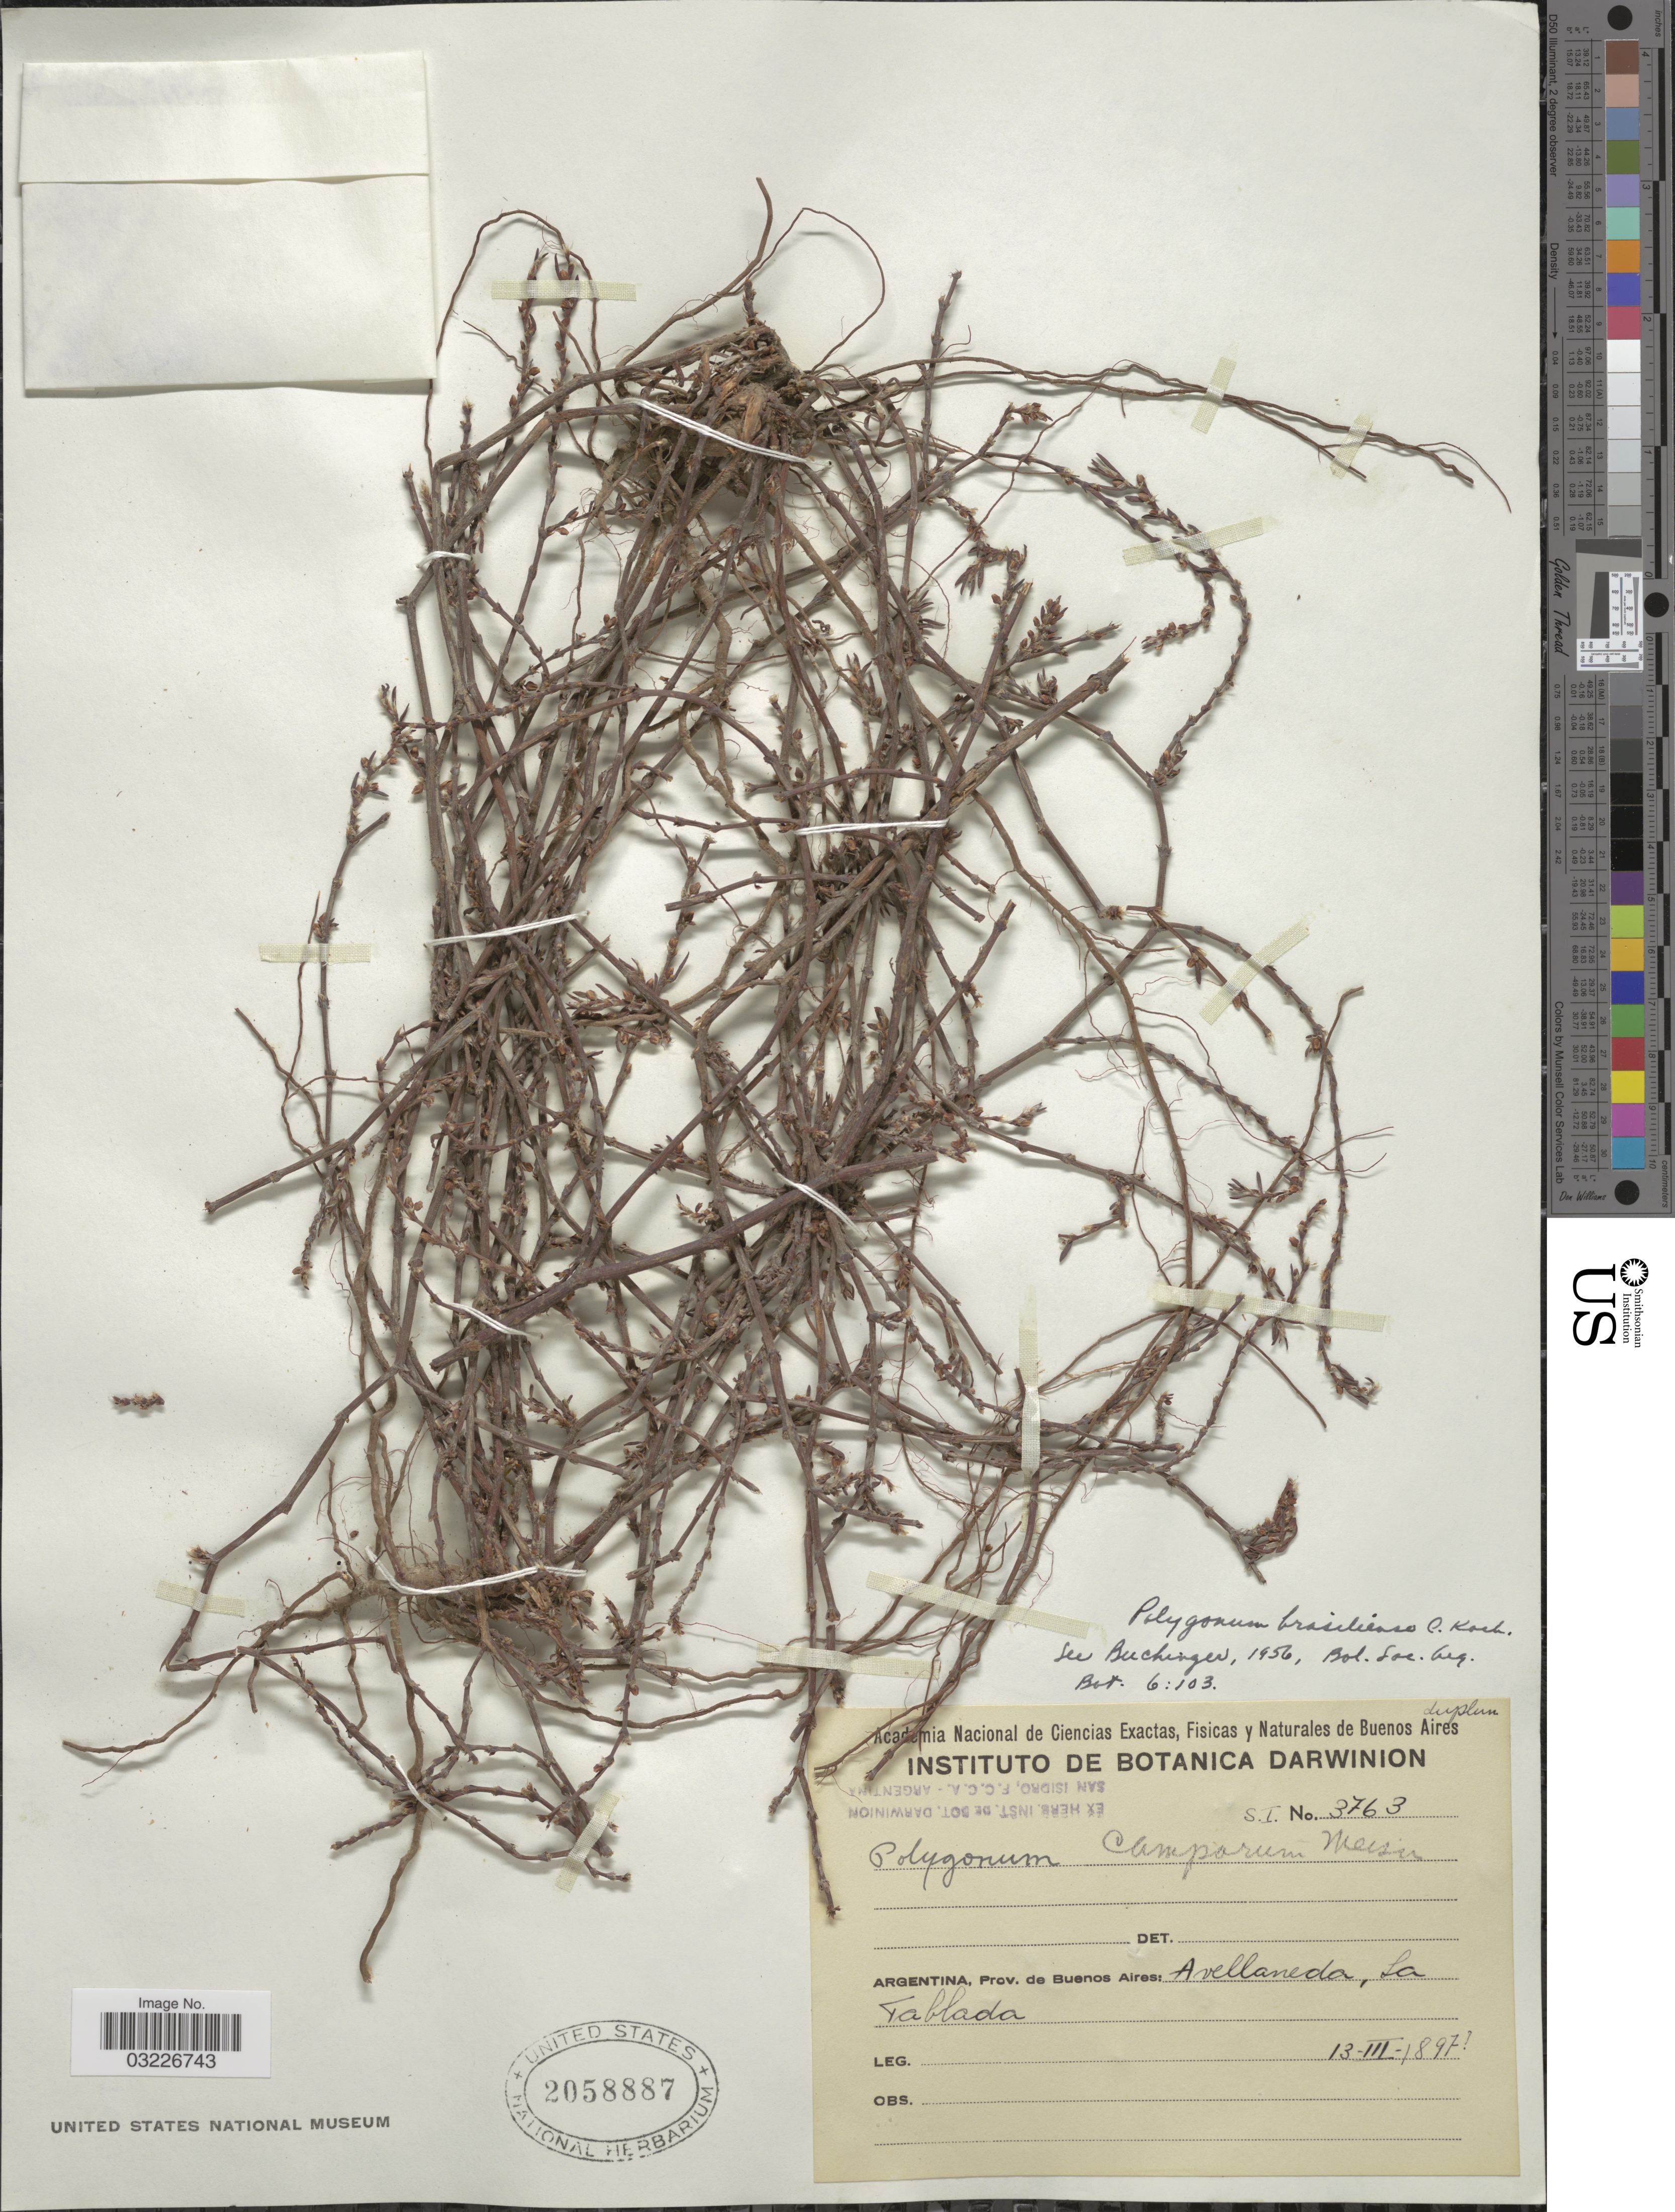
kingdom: Plantae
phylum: Tracheophyta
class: Magnoliopsida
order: Caryophyllales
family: Polygonaceae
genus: Polygonum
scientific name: Polygonum brasiliense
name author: K. Koch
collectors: Instituto de Botanica Darwinion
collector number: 3763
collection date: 1897-03-13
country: Argentina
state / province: Buenos Aires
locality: Avellaneda, La Tablada.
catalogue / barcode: US 2058887